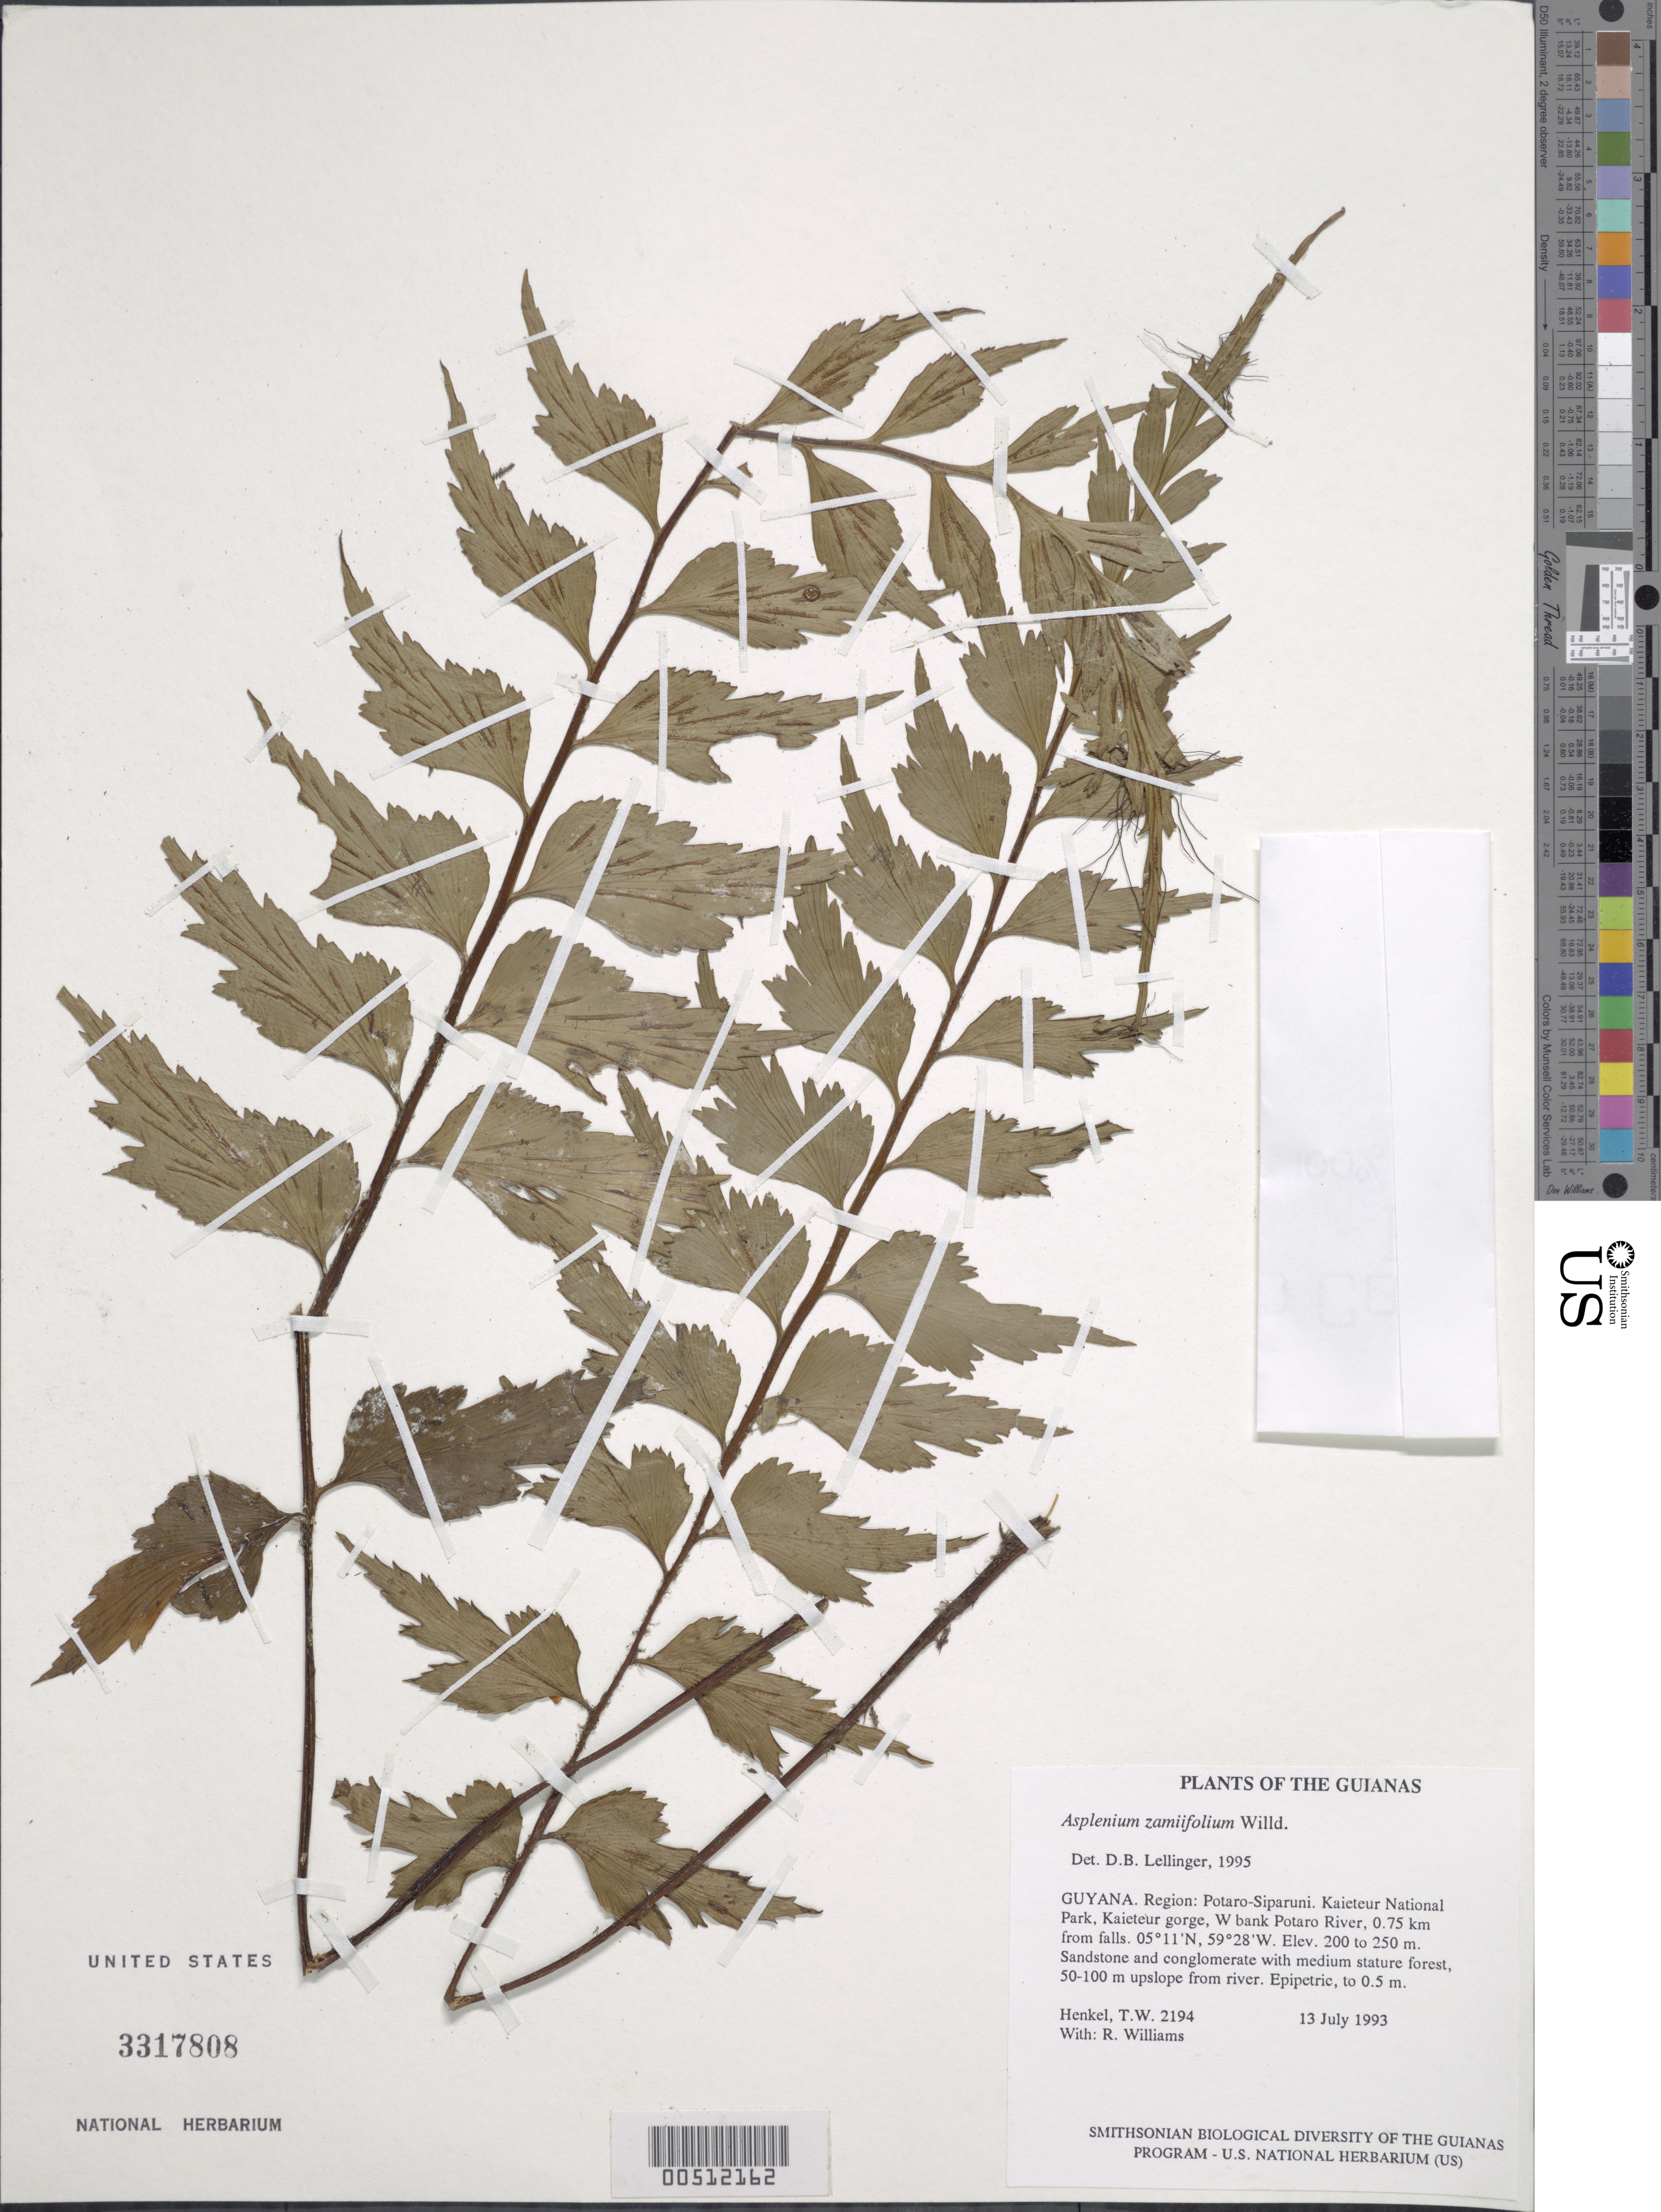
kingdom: Plantae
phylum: Tracheophyta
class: Polypodiopsida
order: Polypodiales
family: Aspleniaceae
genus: Asplenium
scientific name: Asplenium zamiifolium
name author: Willd.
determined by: Lellinger, David B., (BOT), Smithsonian Institution - National Museum of Natural History (UNITED STATES)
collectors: T. Henkel & R. Williams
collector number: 2194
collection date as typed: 13 July 1993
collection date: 1993-07-13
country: Guyana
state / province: Potaro-Siparuni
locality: Kaieteur National Park, Kaieteur gorge, W bank Potaro R, 0.75 km from falls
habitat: Sandstone and conglomerate with medium stature forest, 50-100 m upslope from river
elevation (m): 200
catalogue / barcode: US 3317808